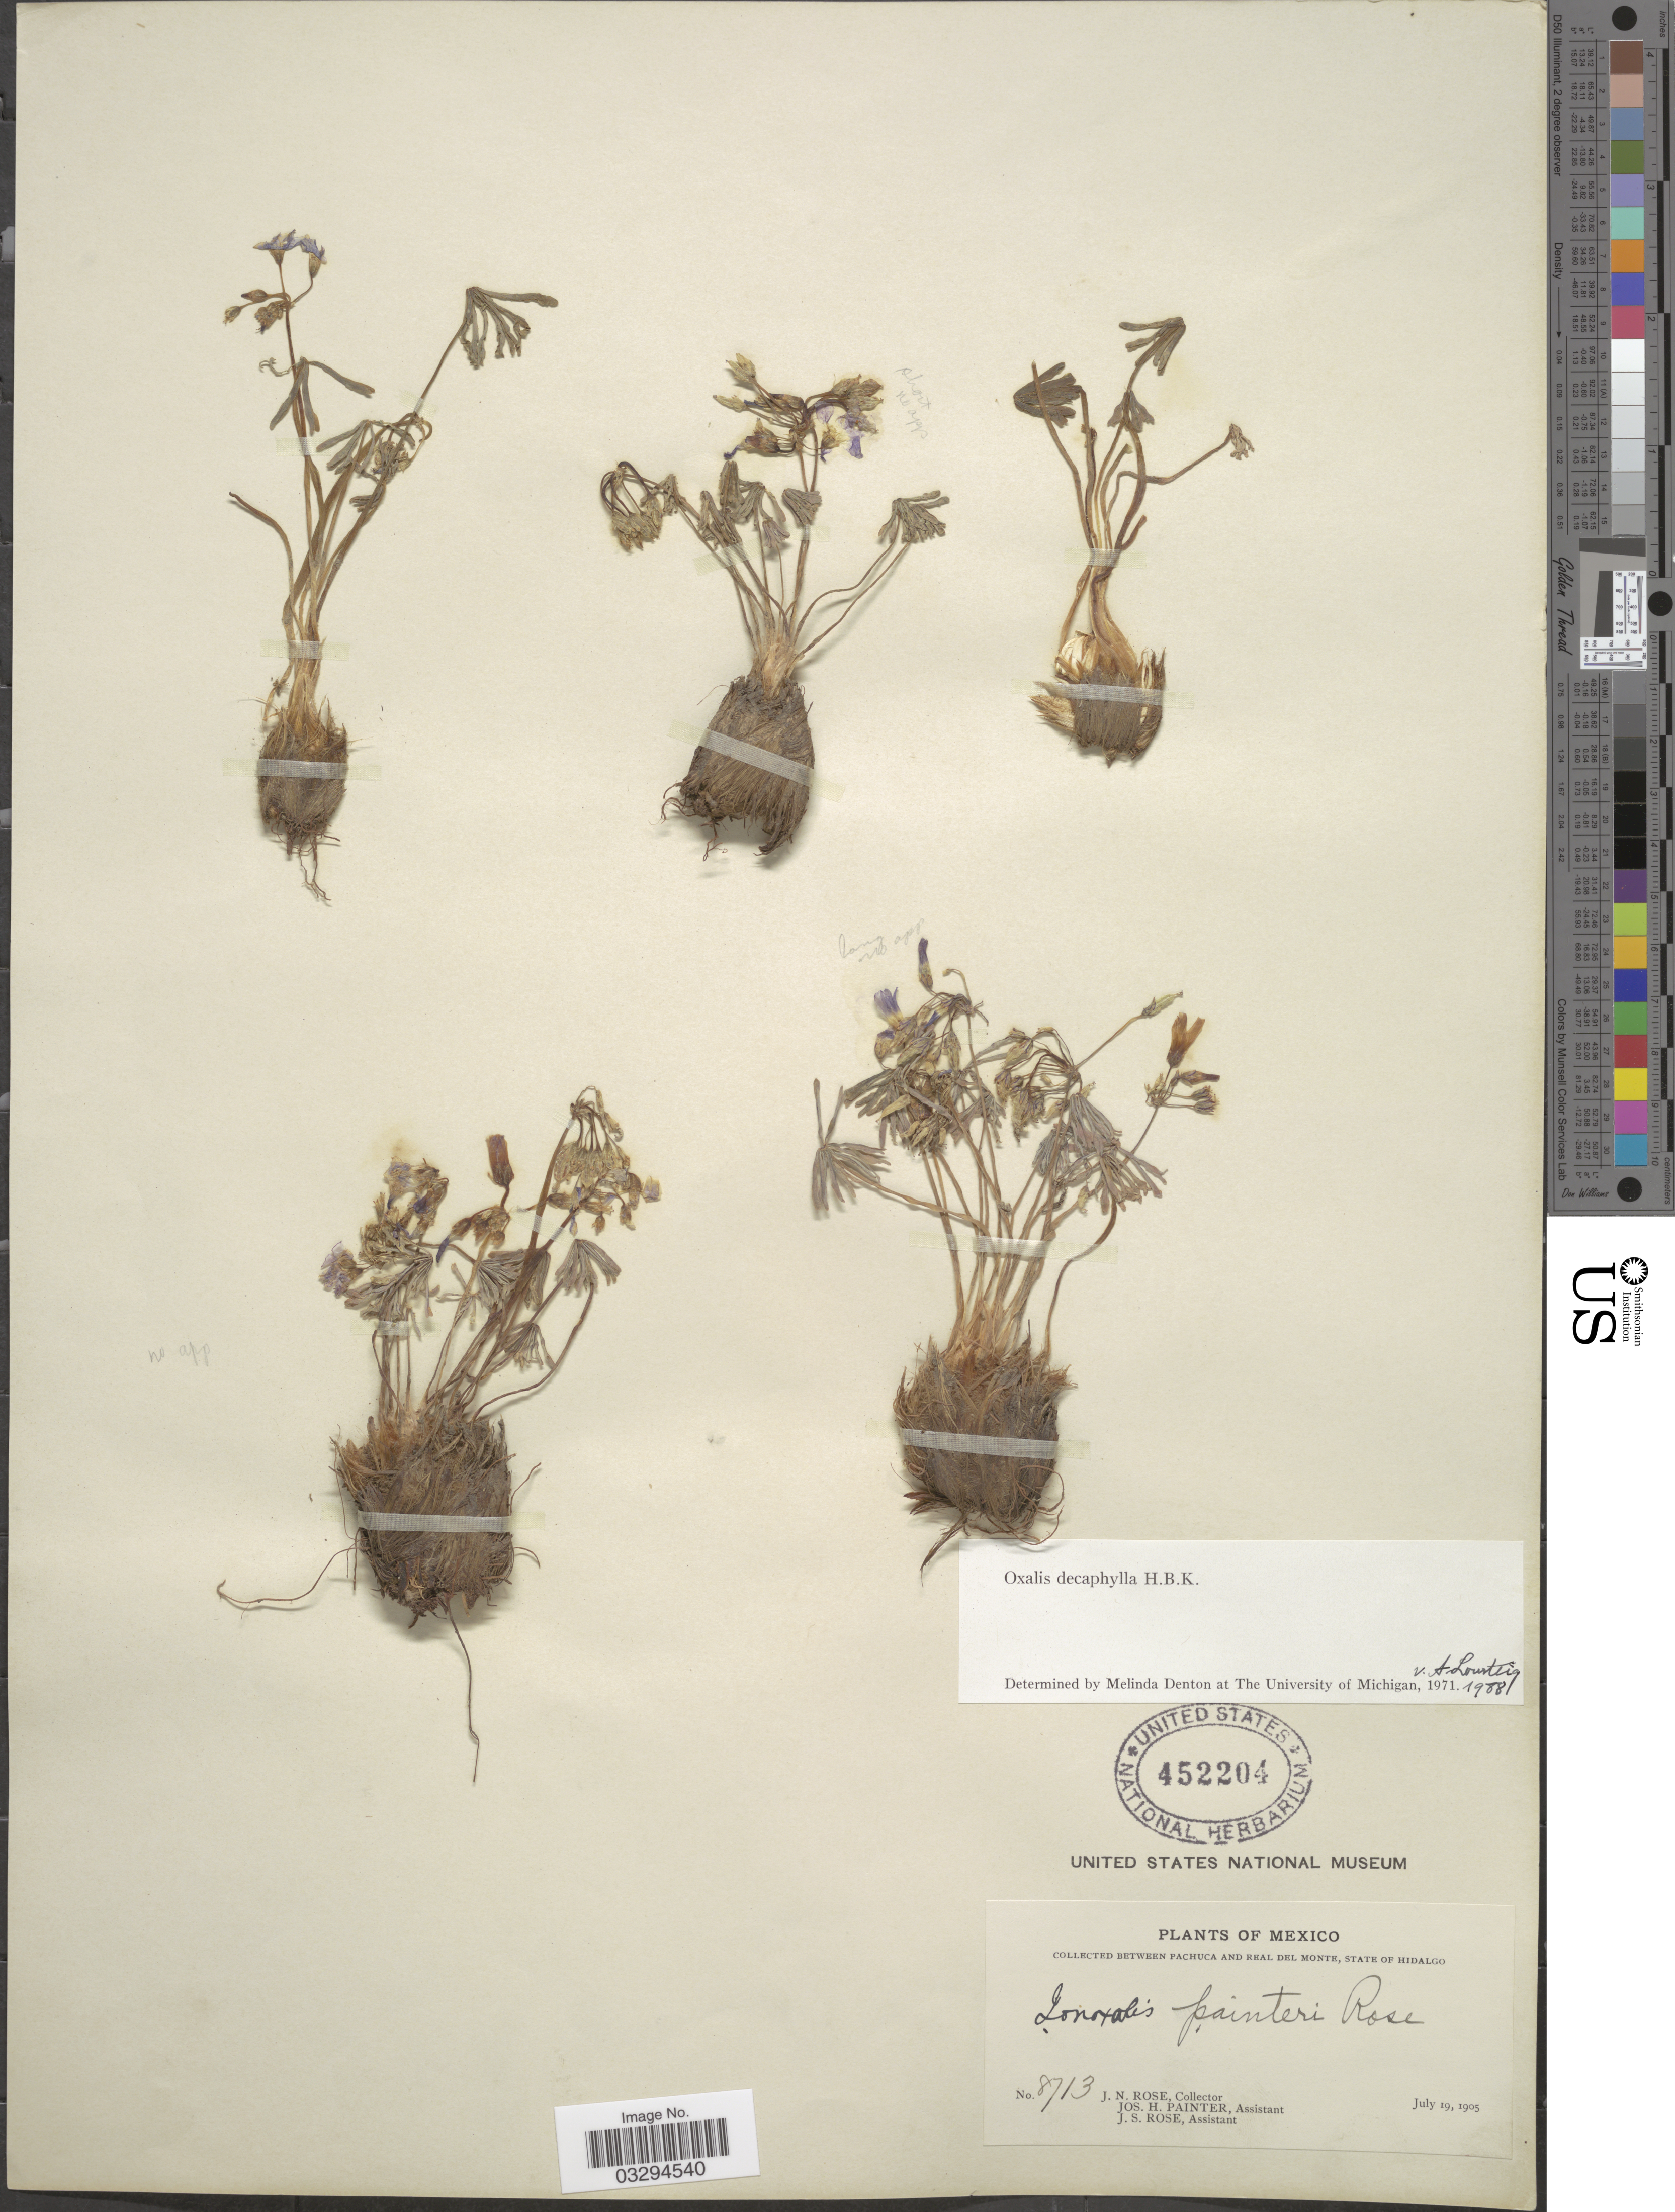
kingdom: Plantae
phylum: Tracheophyta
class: Magnoliopsida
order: Oxalidales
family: Oxalidaceae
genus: Oxalis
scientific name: Oxalis decaphylla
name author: Kunth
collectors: J. N. Rose, J. H. Painter & J. S. Rose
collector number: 8713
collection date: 1905-07-19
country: Mexico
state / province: Hidalgo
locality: Between Pachuca and Real del Monte.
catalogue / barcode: US 452204